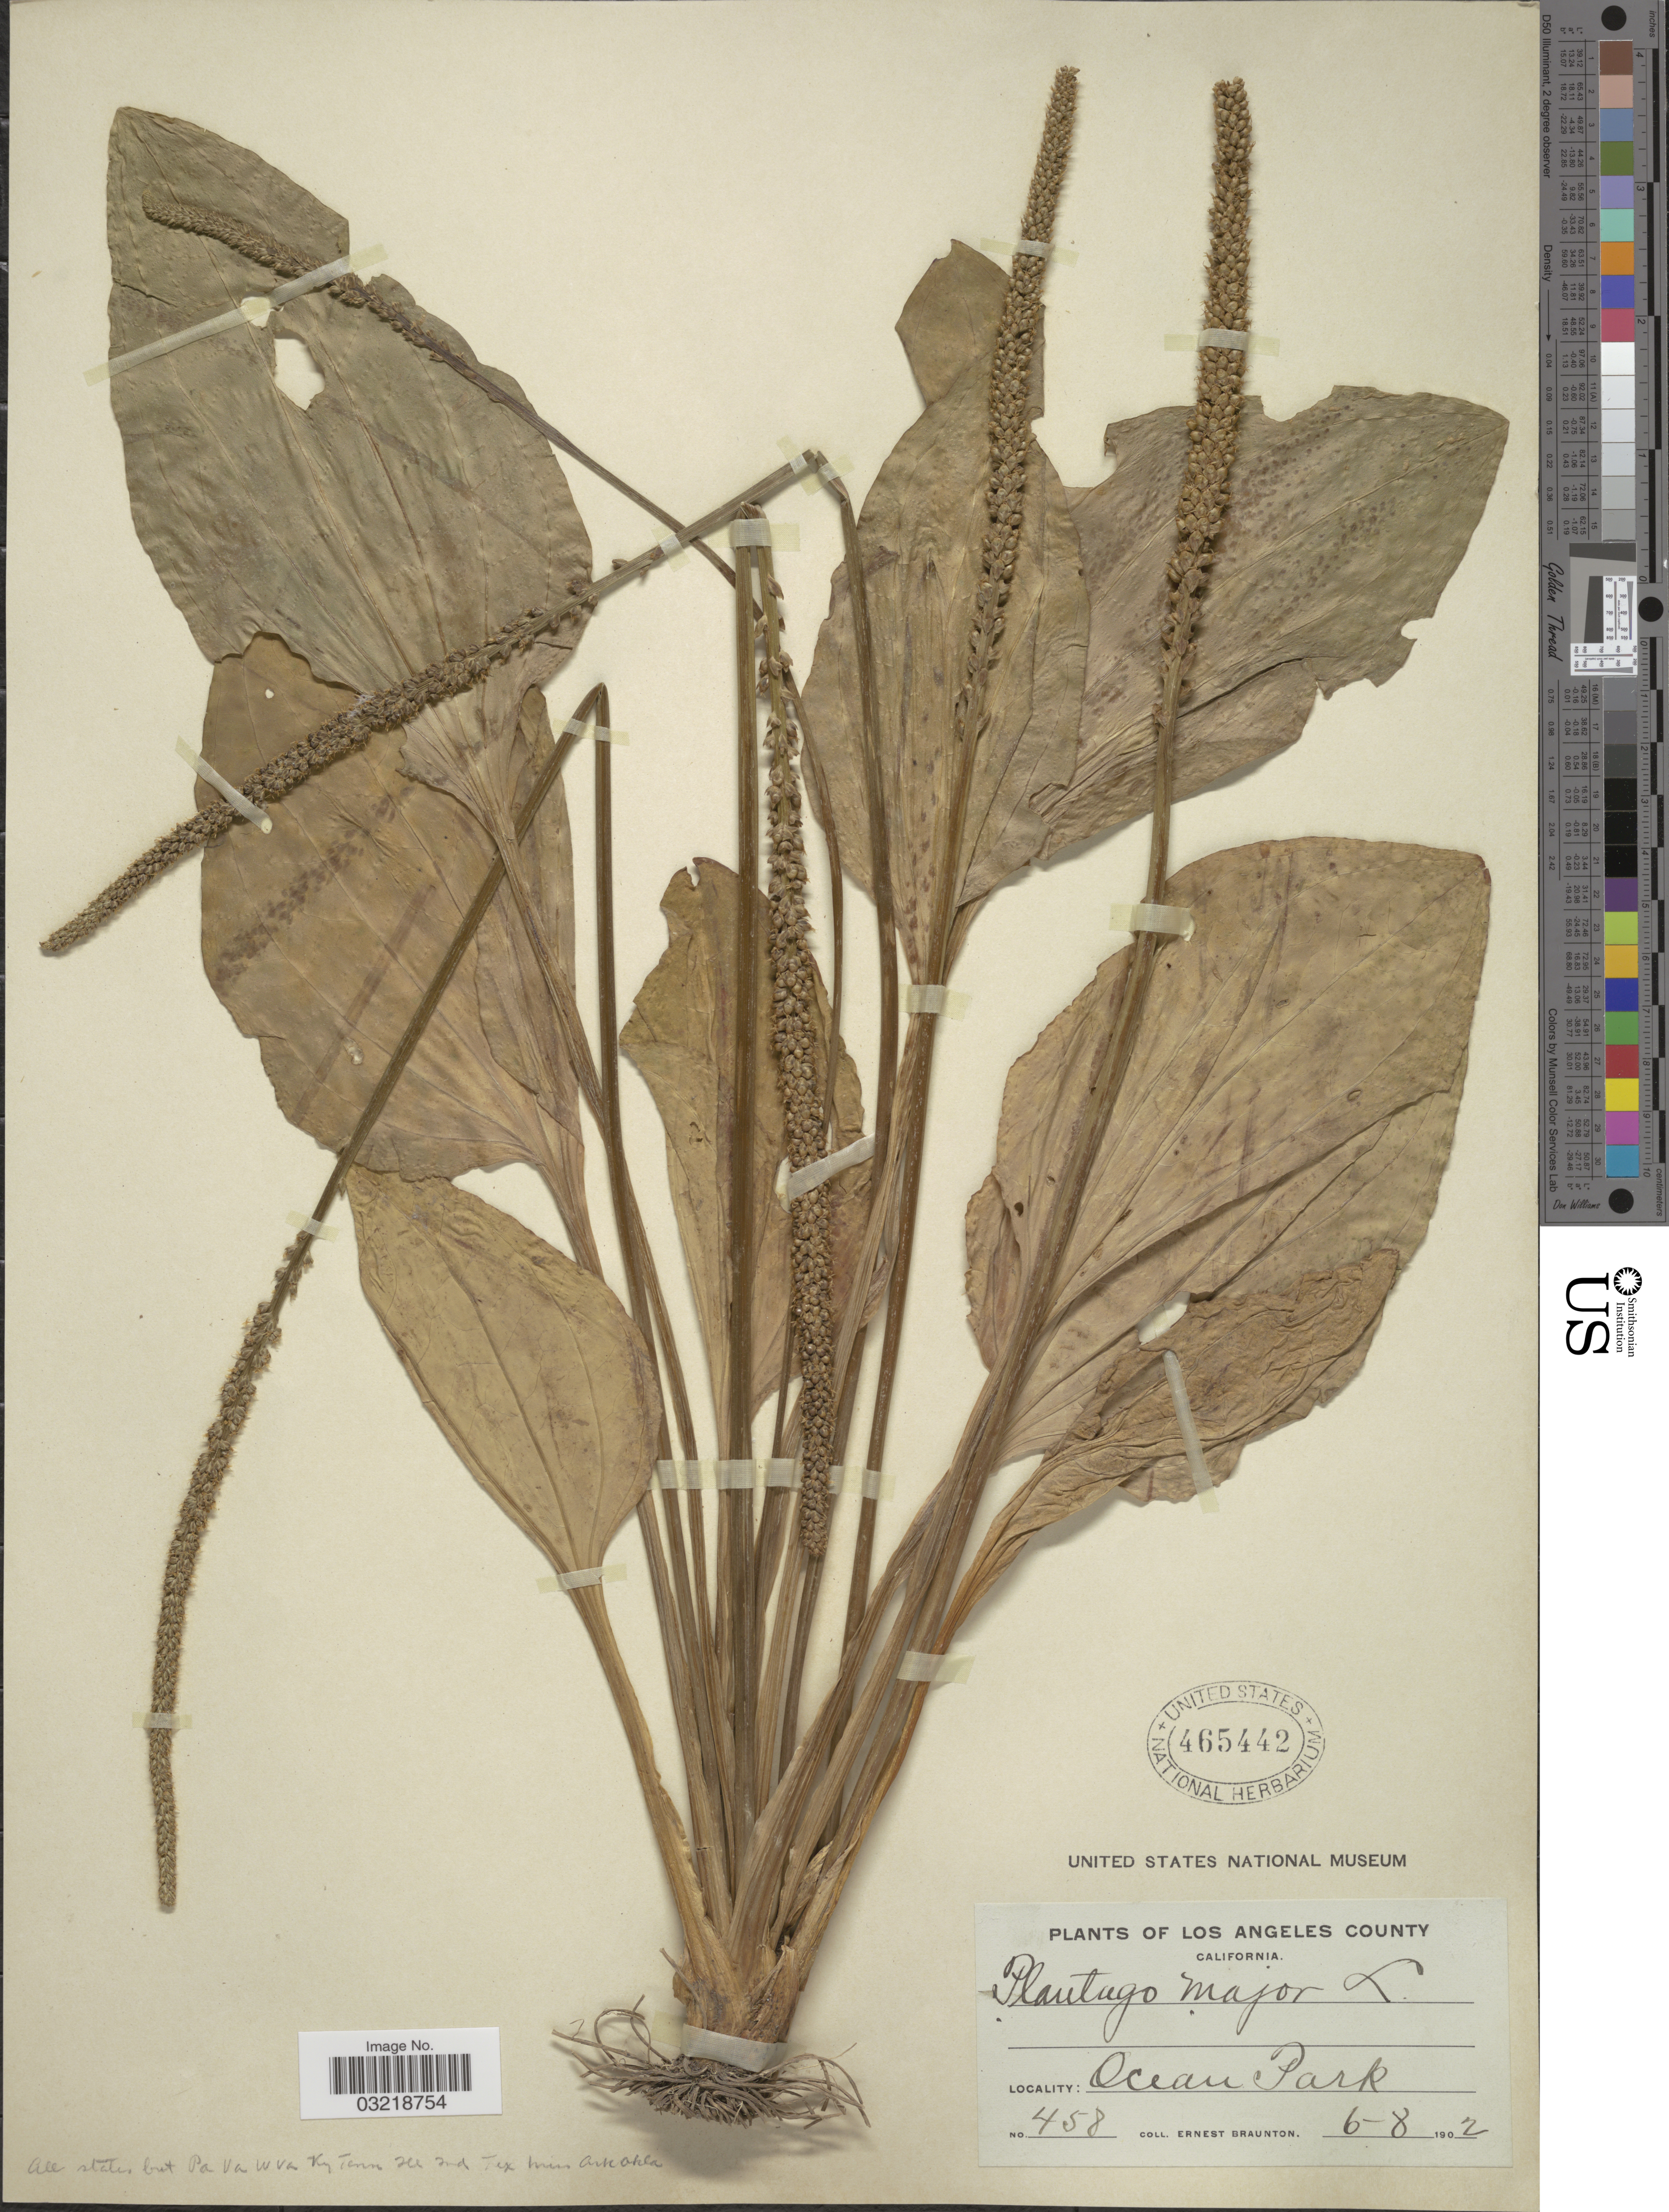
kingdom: Plantae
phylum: Tracheophyta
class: Magnoliopsida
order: Lamiales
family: Plantaginaceae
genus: Plantago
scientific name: Plantago major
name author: L.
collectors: E. Braunton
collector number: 458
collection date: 1902-06-08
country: United States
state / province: California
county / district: Los Angeles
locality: Los Angeles County. Ocean Park.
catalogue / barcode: US 465442